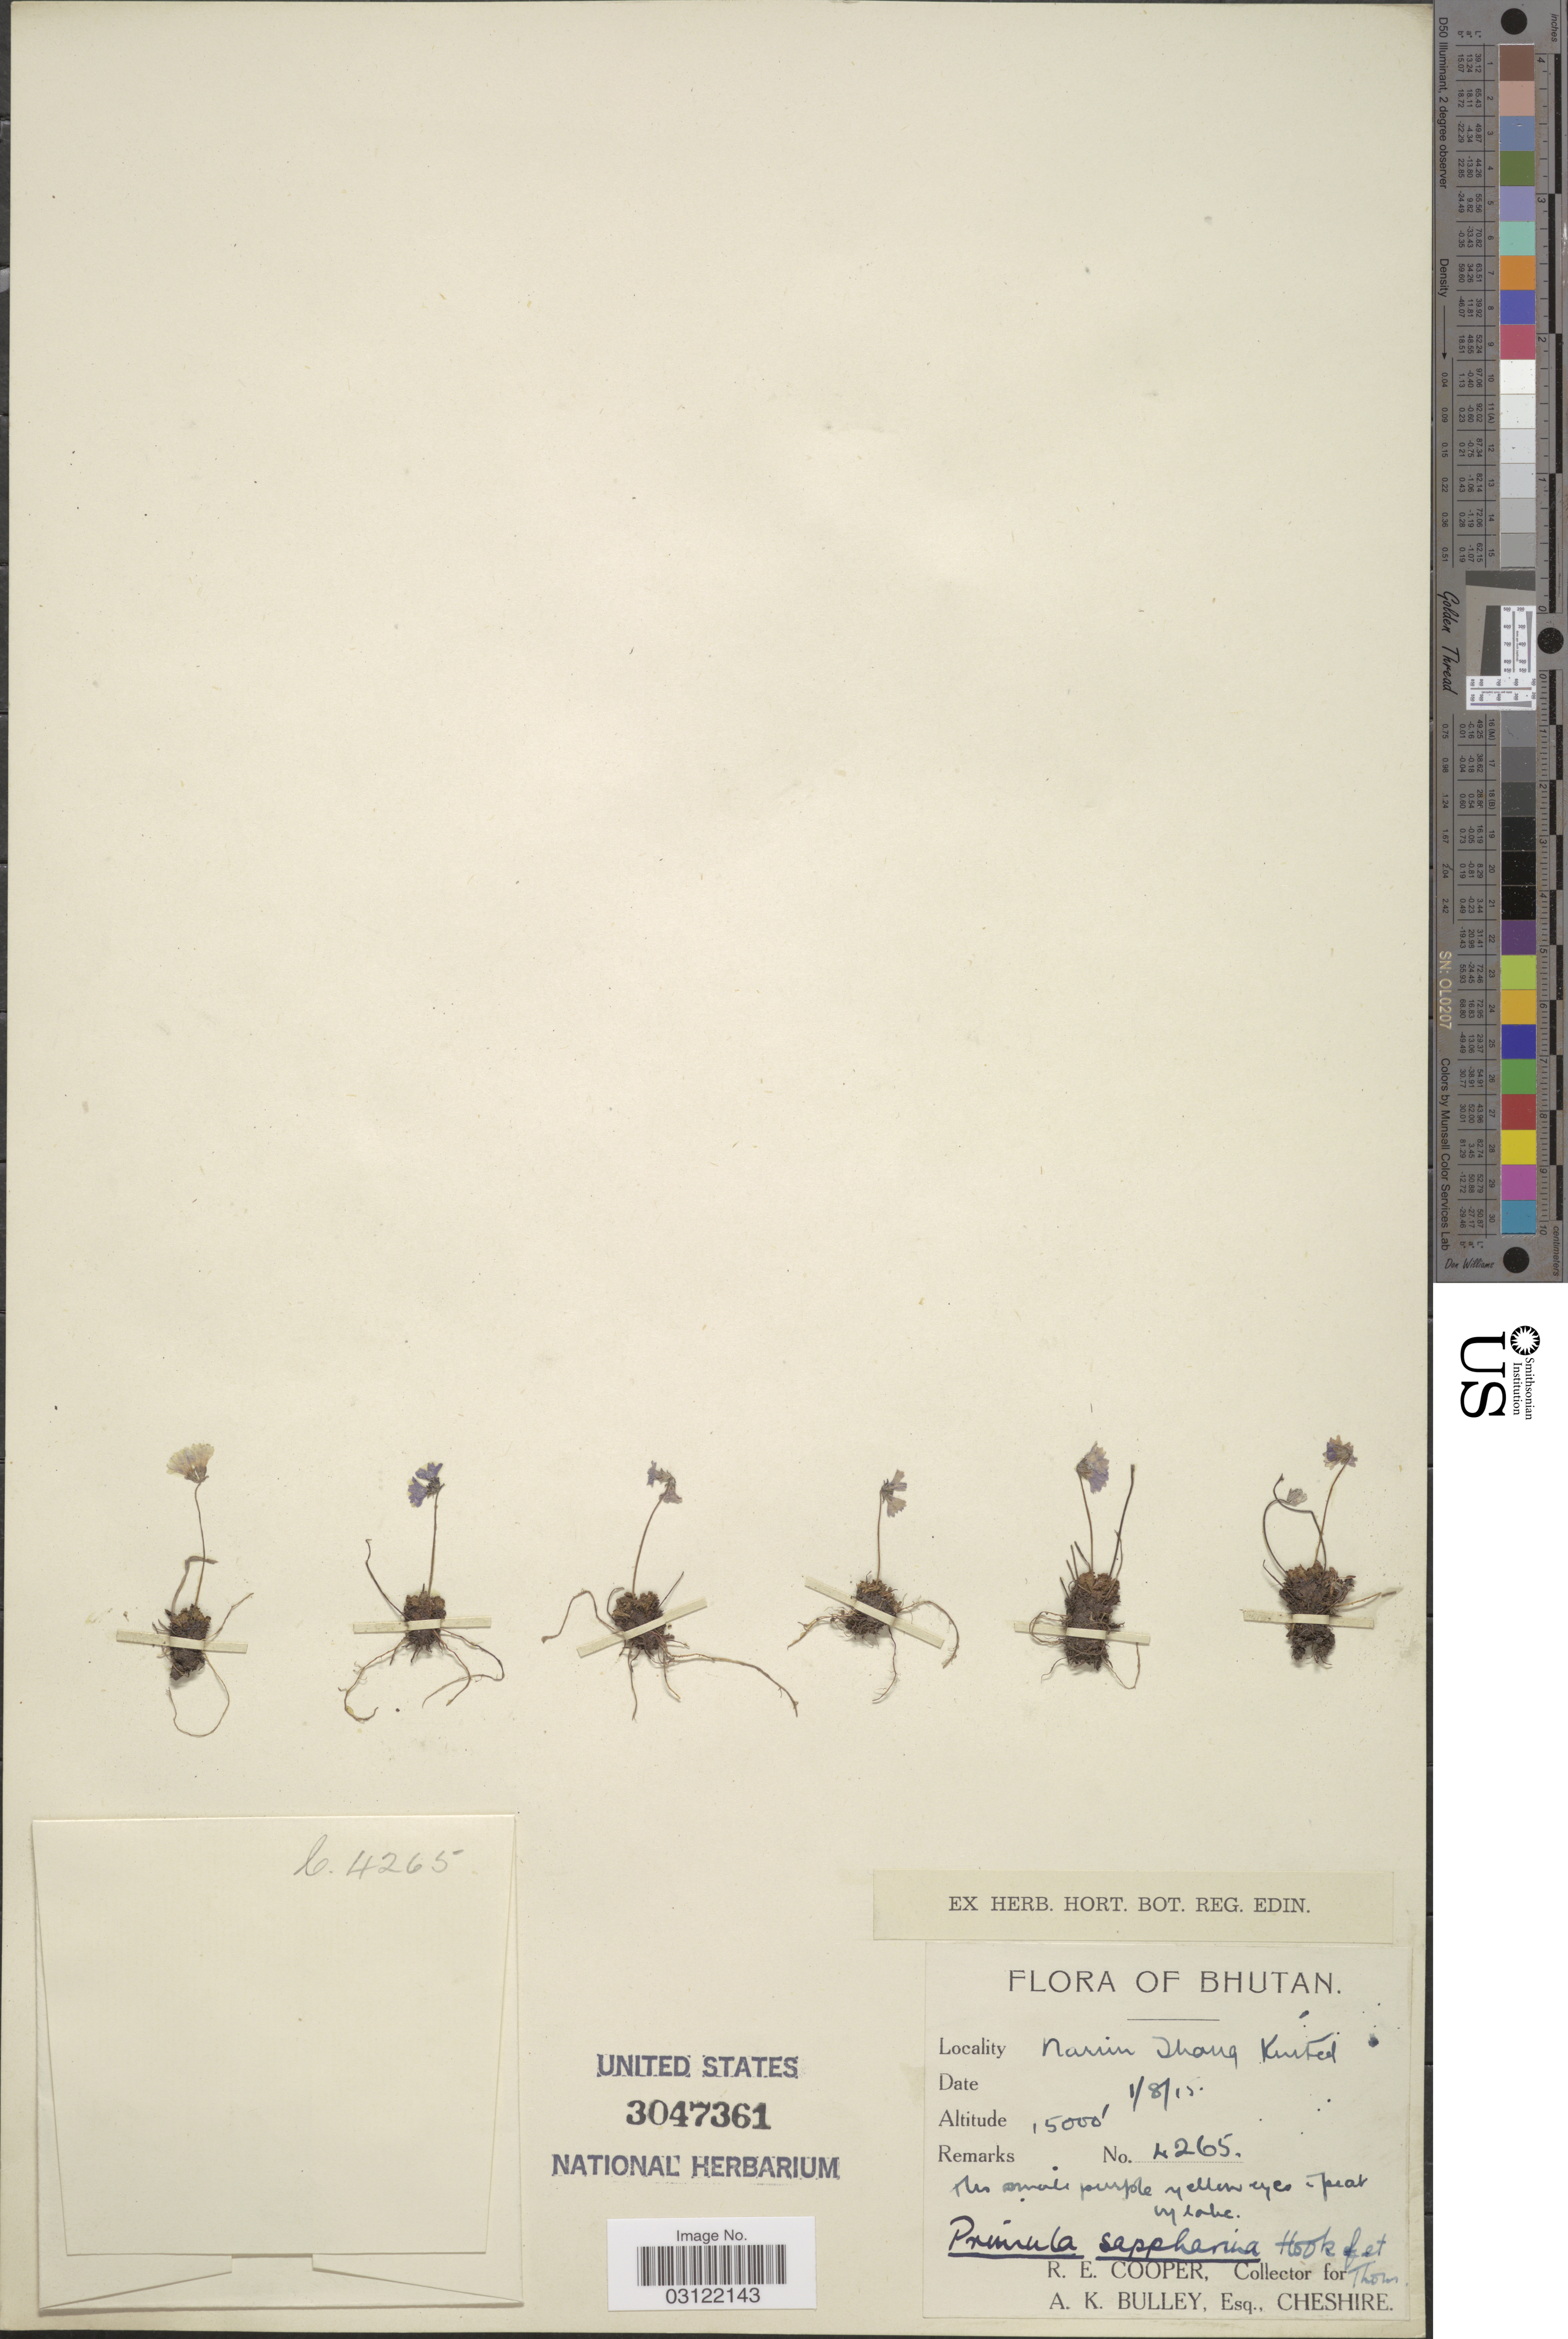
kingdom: Plantae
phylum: Tracheophyta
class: Magnoliopsida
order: Ericales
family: Primulaceae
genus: Primula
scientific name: Primula sapphirina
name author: Hook. f. & Thomson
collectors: R. E. Cooper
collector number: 4265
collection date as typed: Transcribed d/m/y: 1/8/15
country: Bhutan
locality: Narrin Thang Kurted [interpreted].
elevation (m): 4572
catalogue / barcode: US 3047361